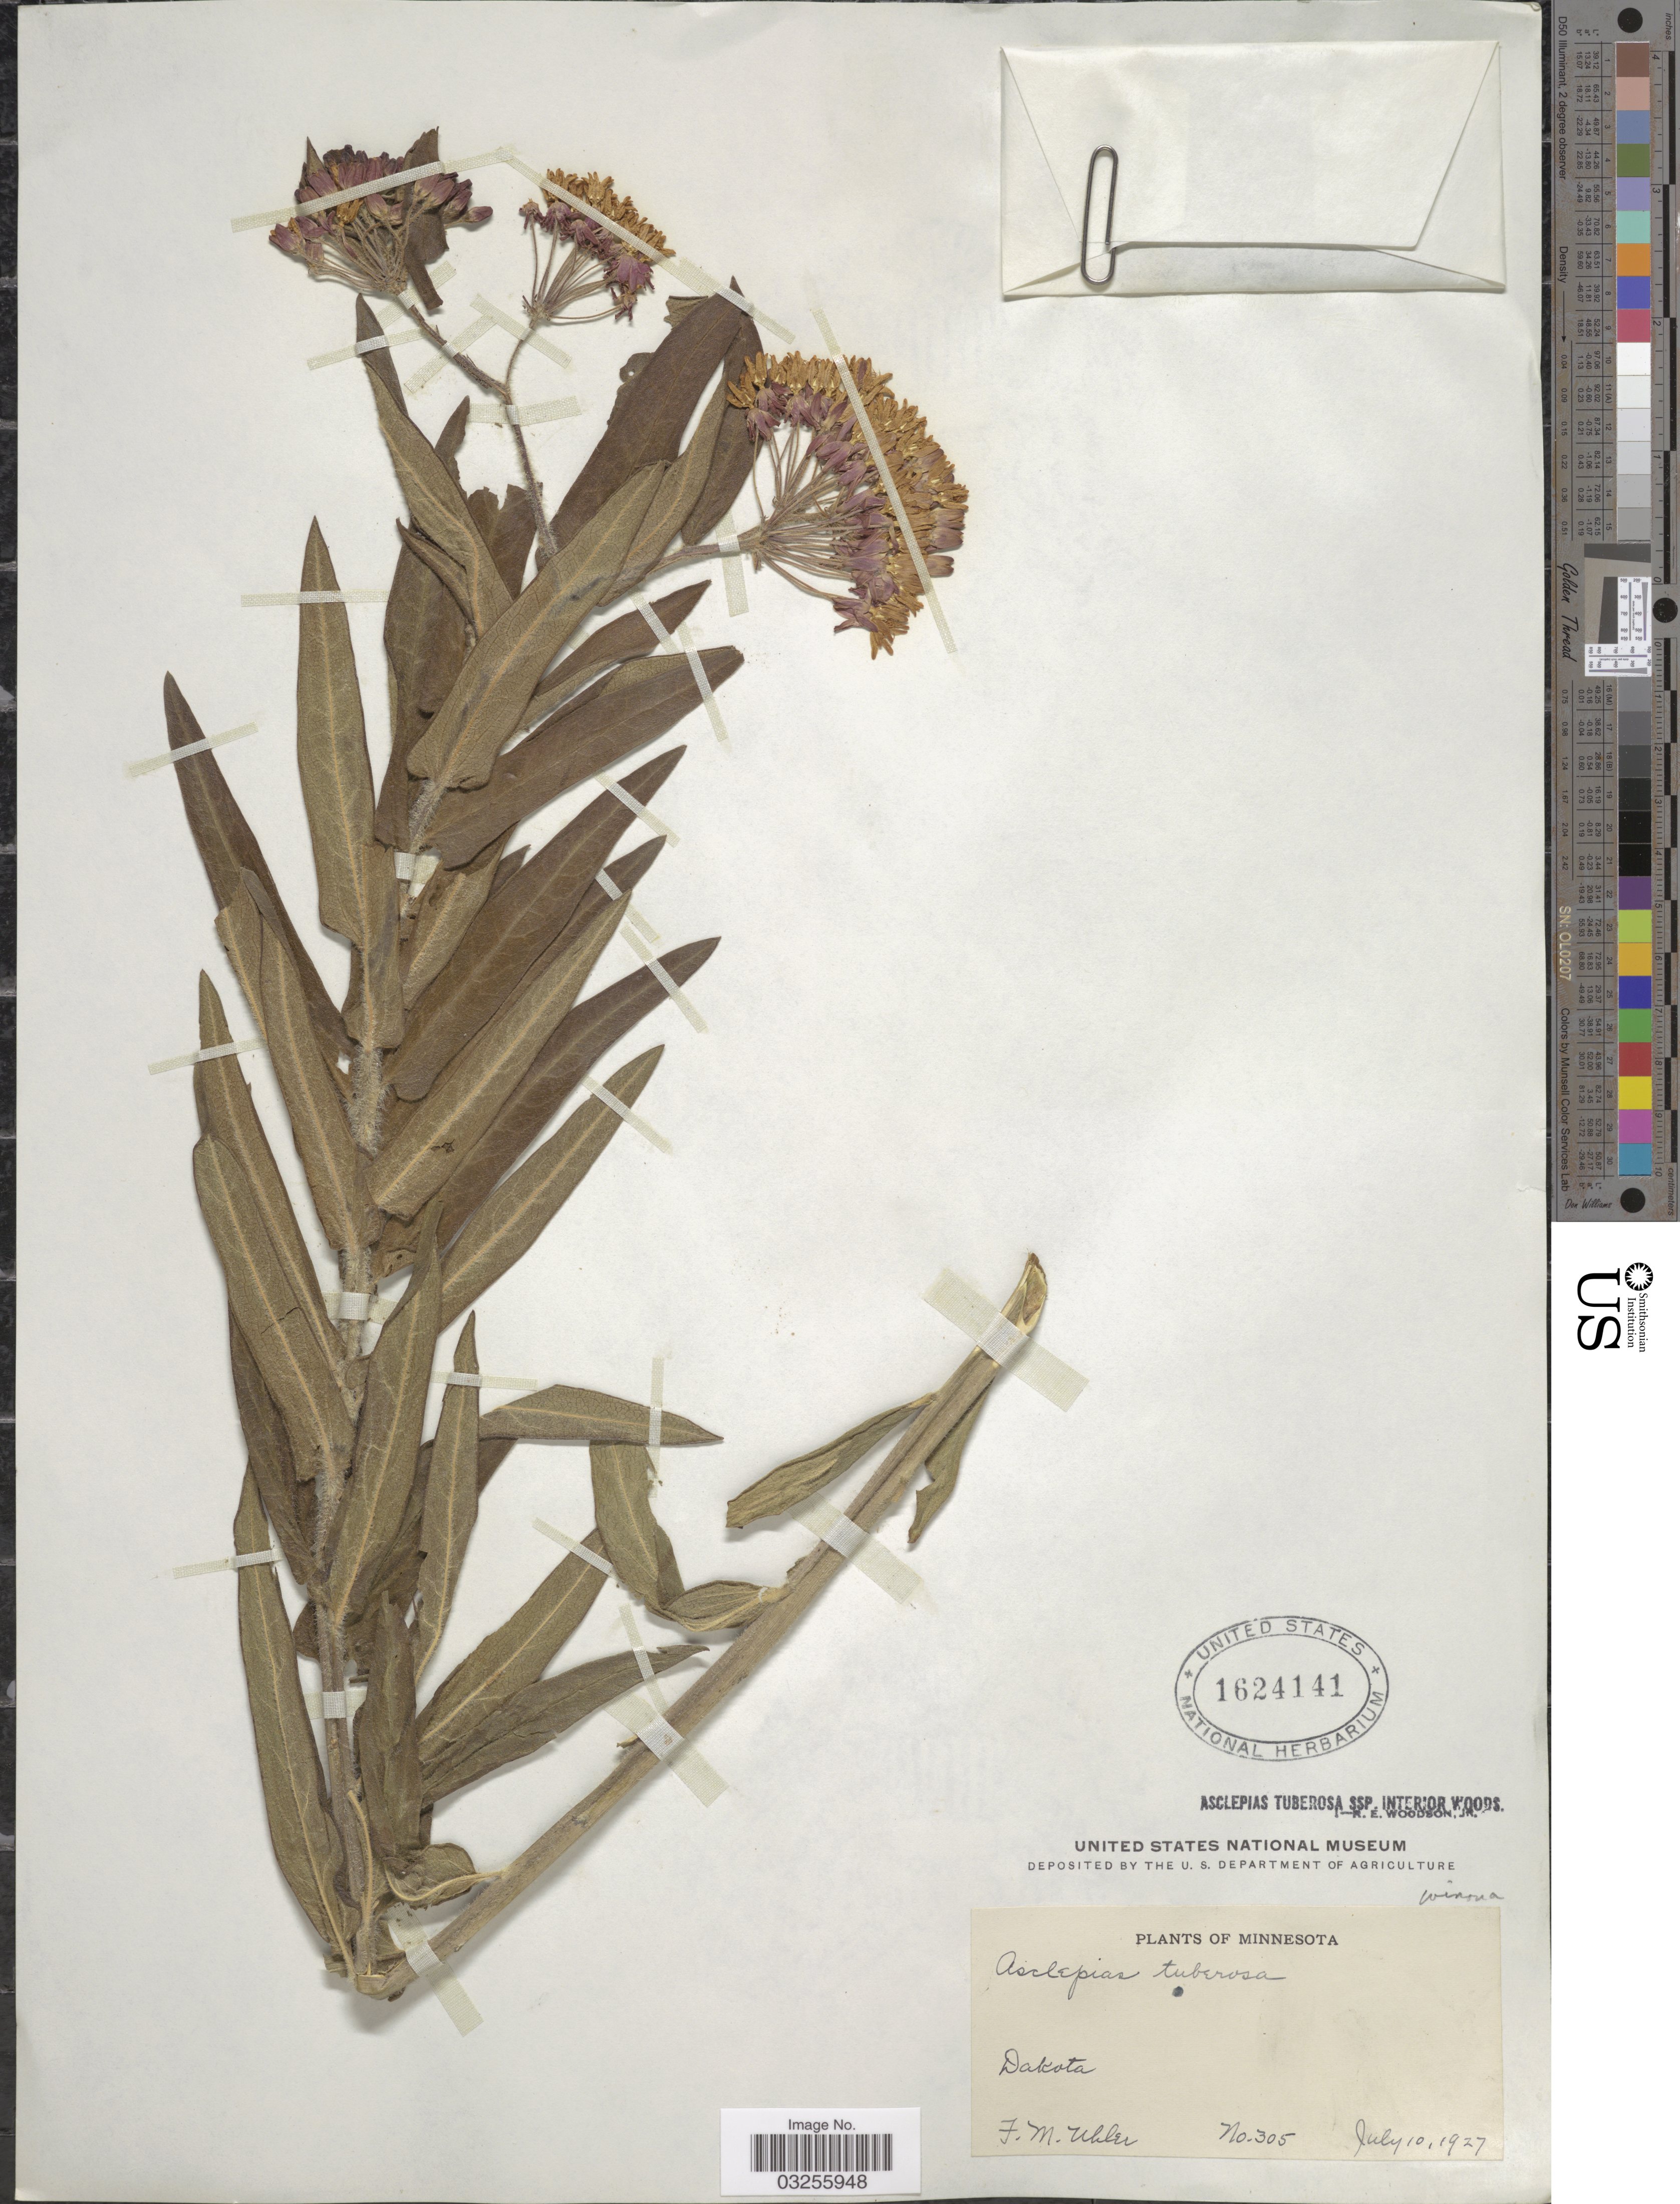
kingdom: Plantae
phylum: Tracheophyta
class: Magnoliopsida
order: Gentianales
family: Apocynaceae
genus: Asclepias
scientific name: Asclepias tuberosa subsp. interior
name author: Woodson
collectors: F. M. Uhler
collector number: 305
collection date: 1927-07-10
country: United States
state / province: Minnesota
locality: Dakota.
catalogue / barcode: US 1624141